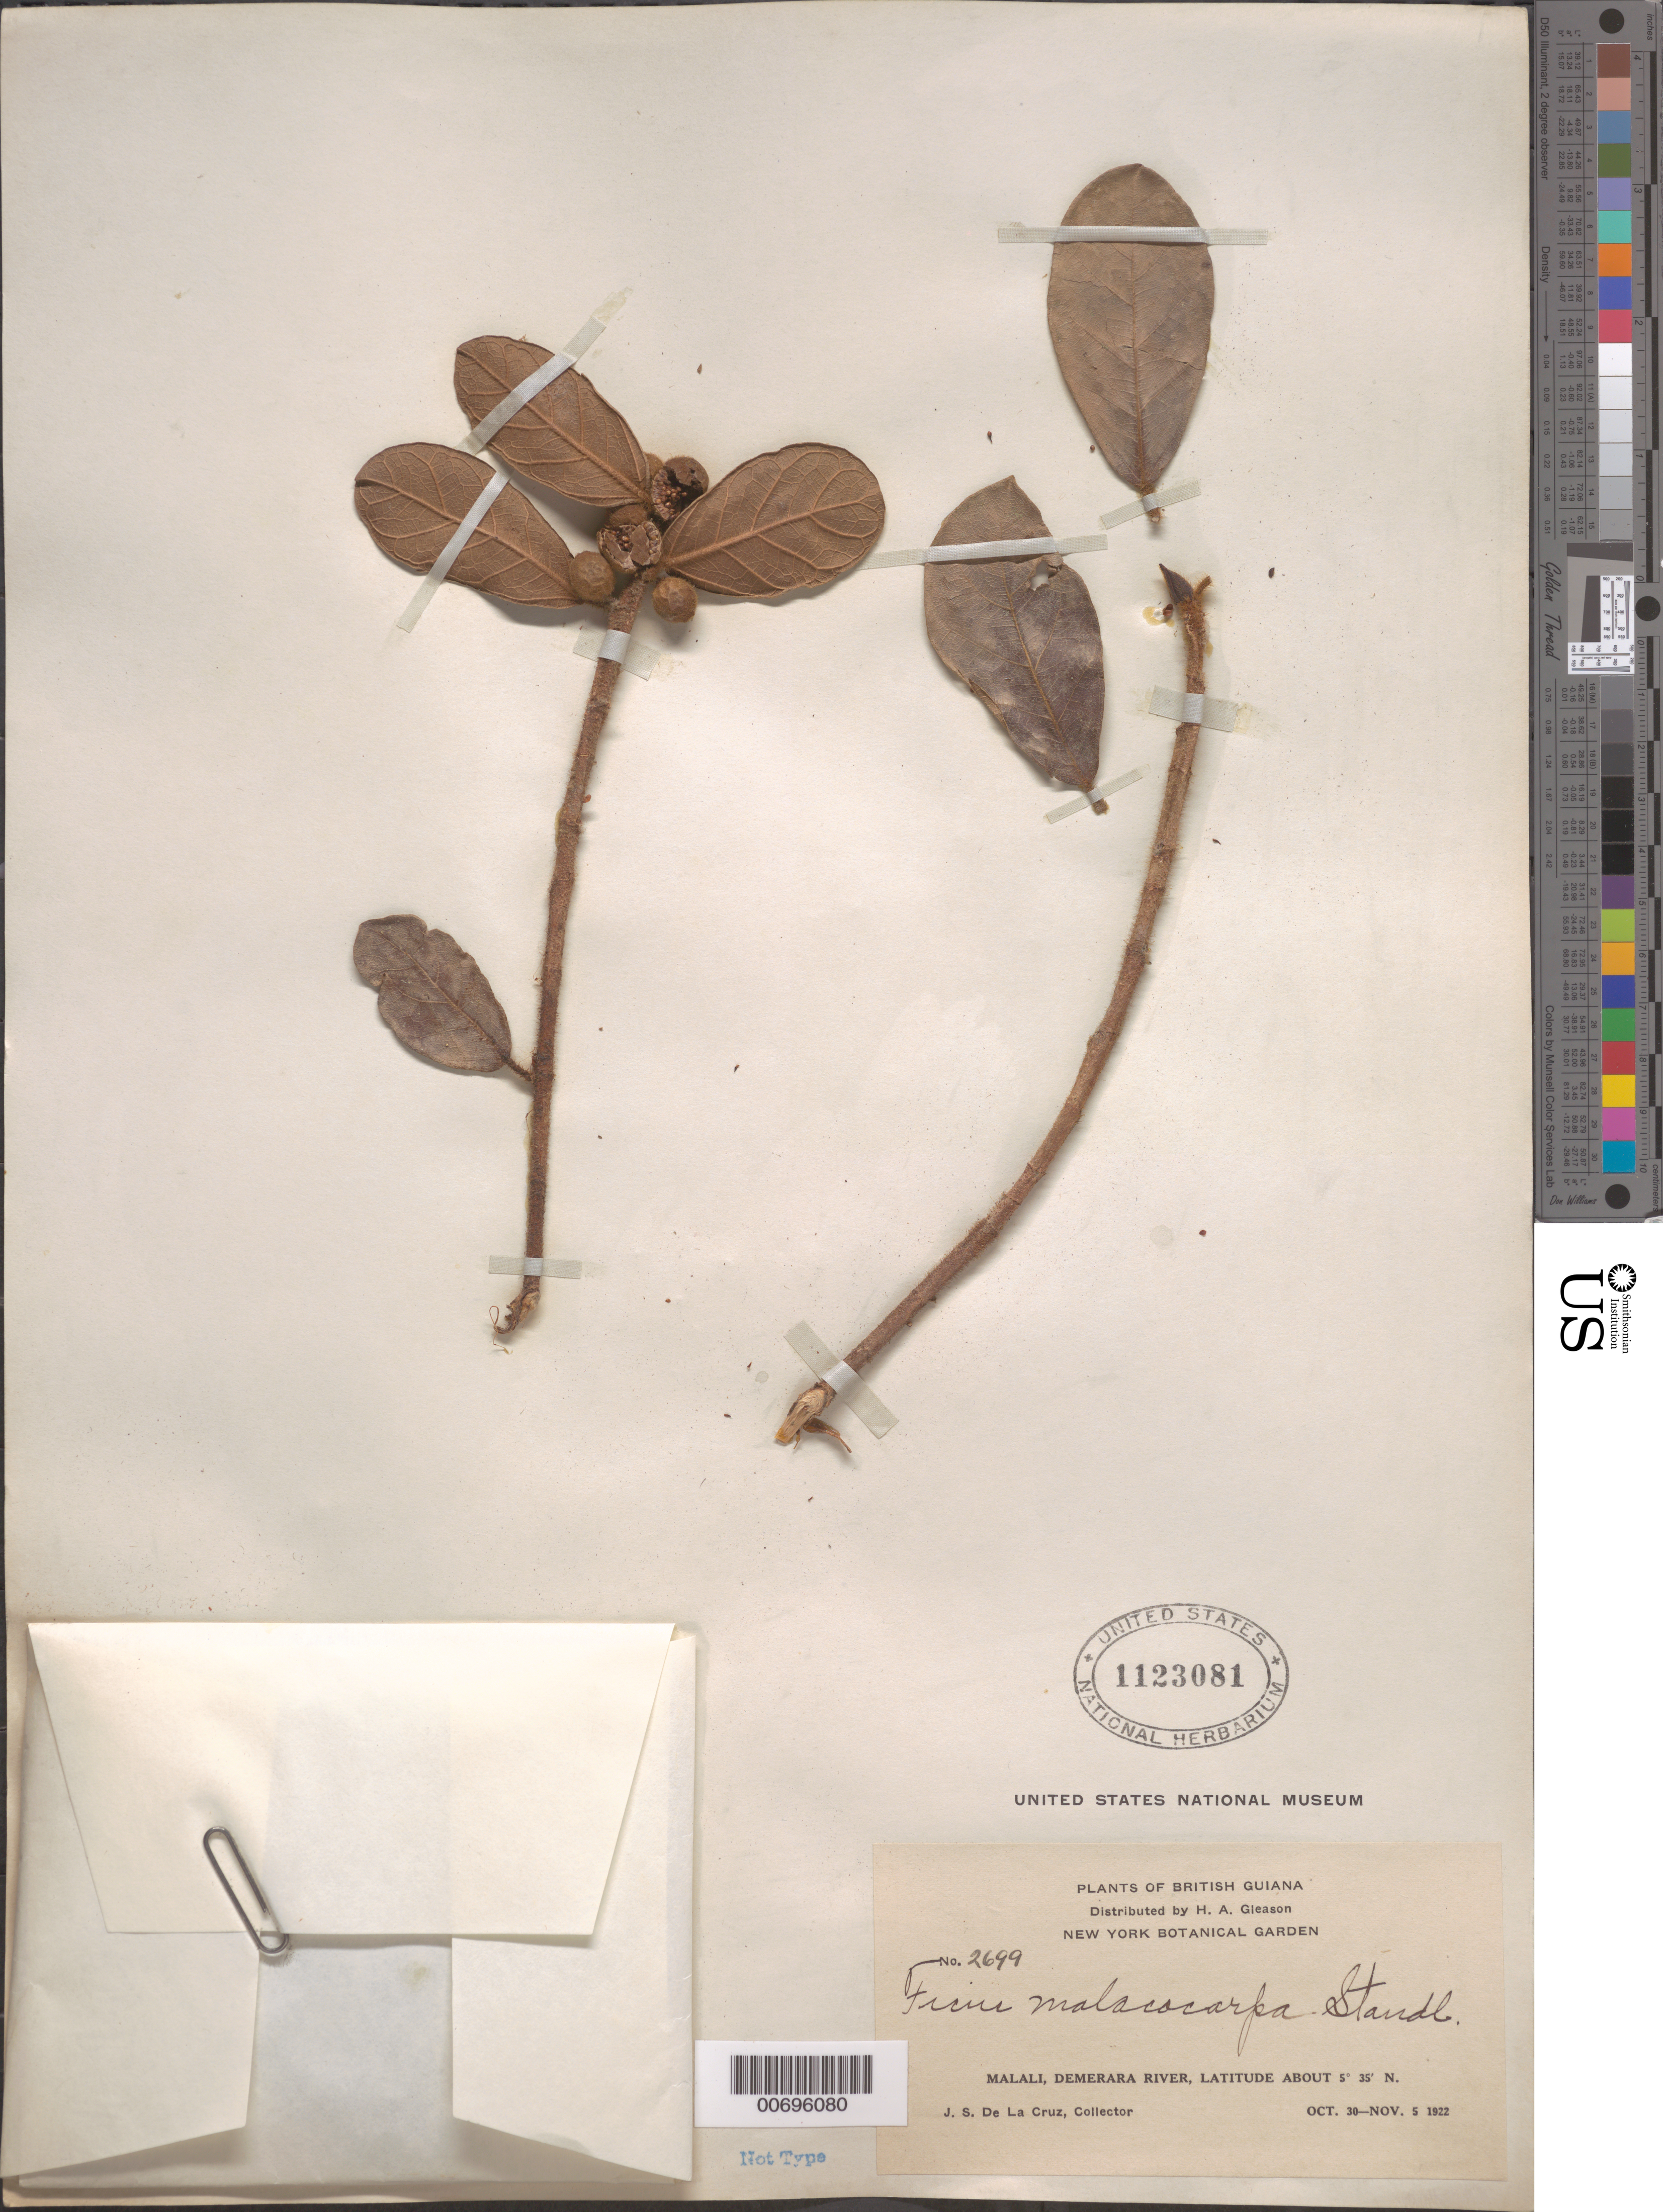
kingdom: Plantae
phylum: Tracheophyta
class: Magnoliopsida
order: Rosales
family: Moraceae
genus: Ficus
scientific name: Ficus malacocarpa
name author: Standl.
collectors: J. S. de la Cruz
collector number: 2699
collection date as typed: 30-Oct-22 to 5-Nov-22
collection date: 1922-10-30/1922-11-05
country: Guyana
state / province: U. Demerara-Berbice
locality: Malali, Demerara R.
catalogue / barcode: US 1123081